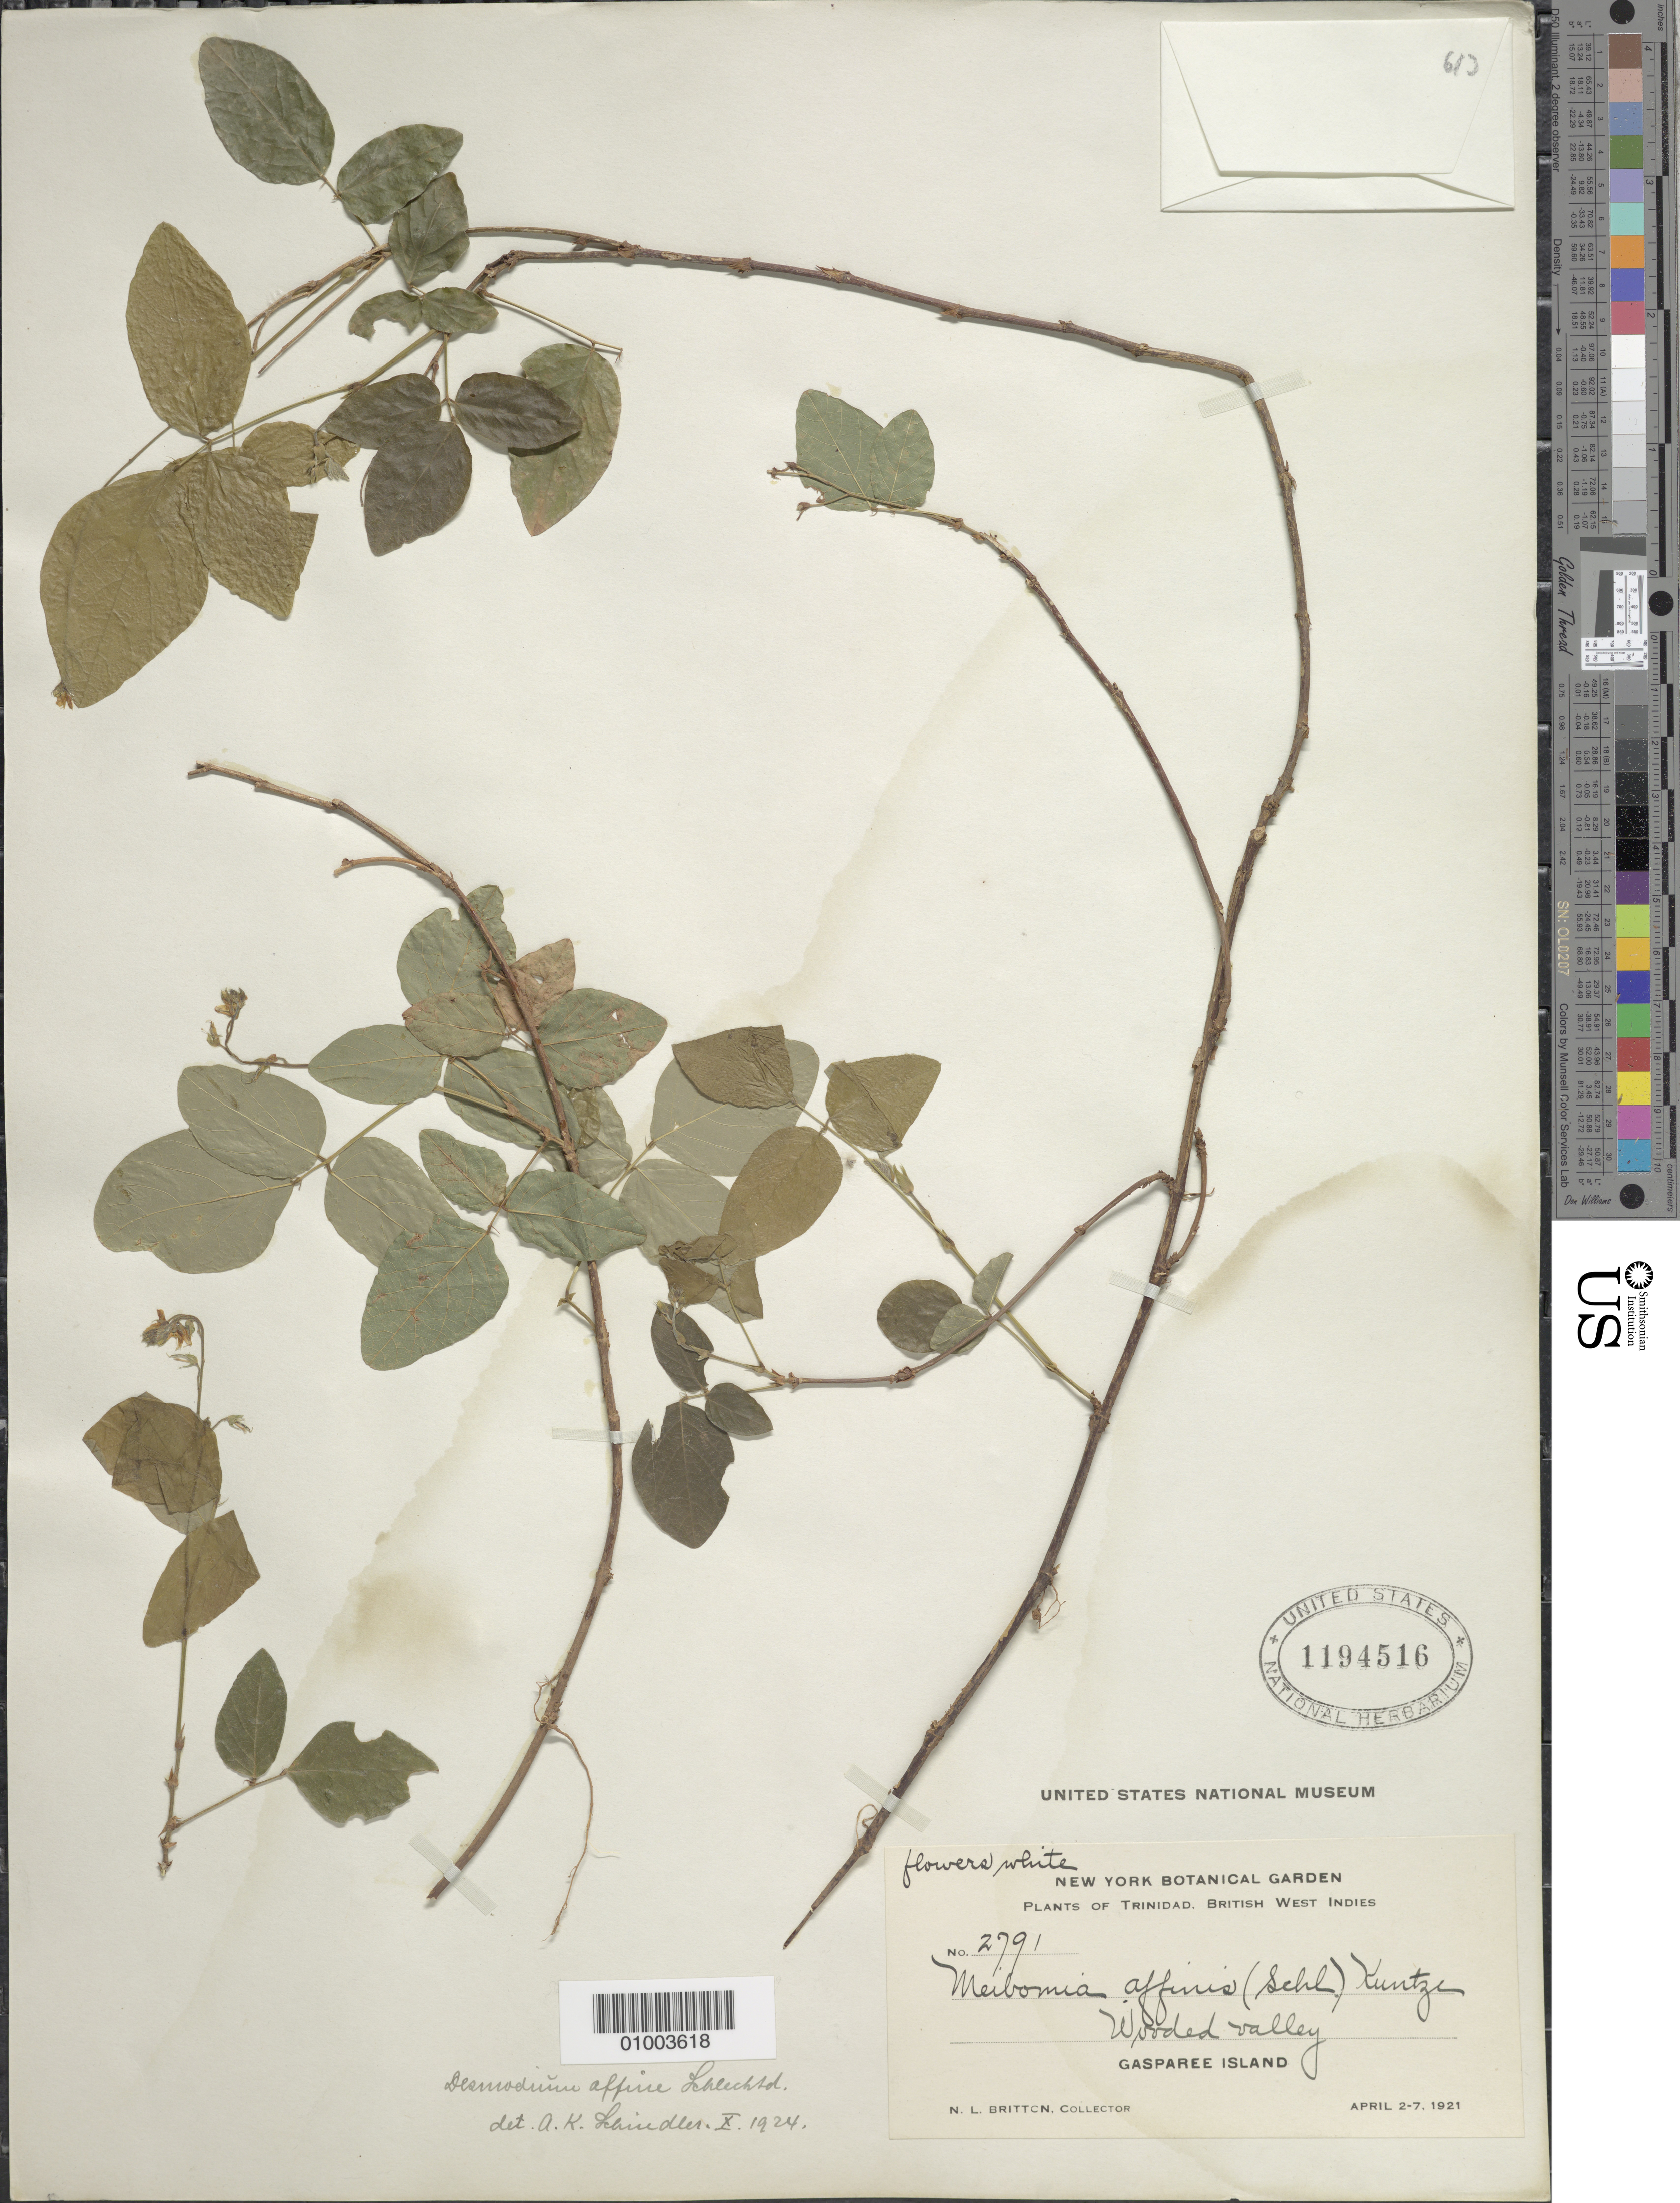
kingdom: Plantae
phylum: Tracheophyta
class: Magnoliopsida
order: Fabales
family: Fabaceae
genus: Desmodium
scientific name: Desmodium affine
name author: Schltdl.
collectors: N. Britton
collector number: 2791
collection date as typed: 02 Apr 1921 to 07 Apr 1921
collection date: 1921-04-02/1921-04-07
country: Trinidad and Tobago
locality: Wooded valley. Gasparee Island. Flowers white.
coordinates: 0 N, 0 E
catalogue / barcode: US 1194516